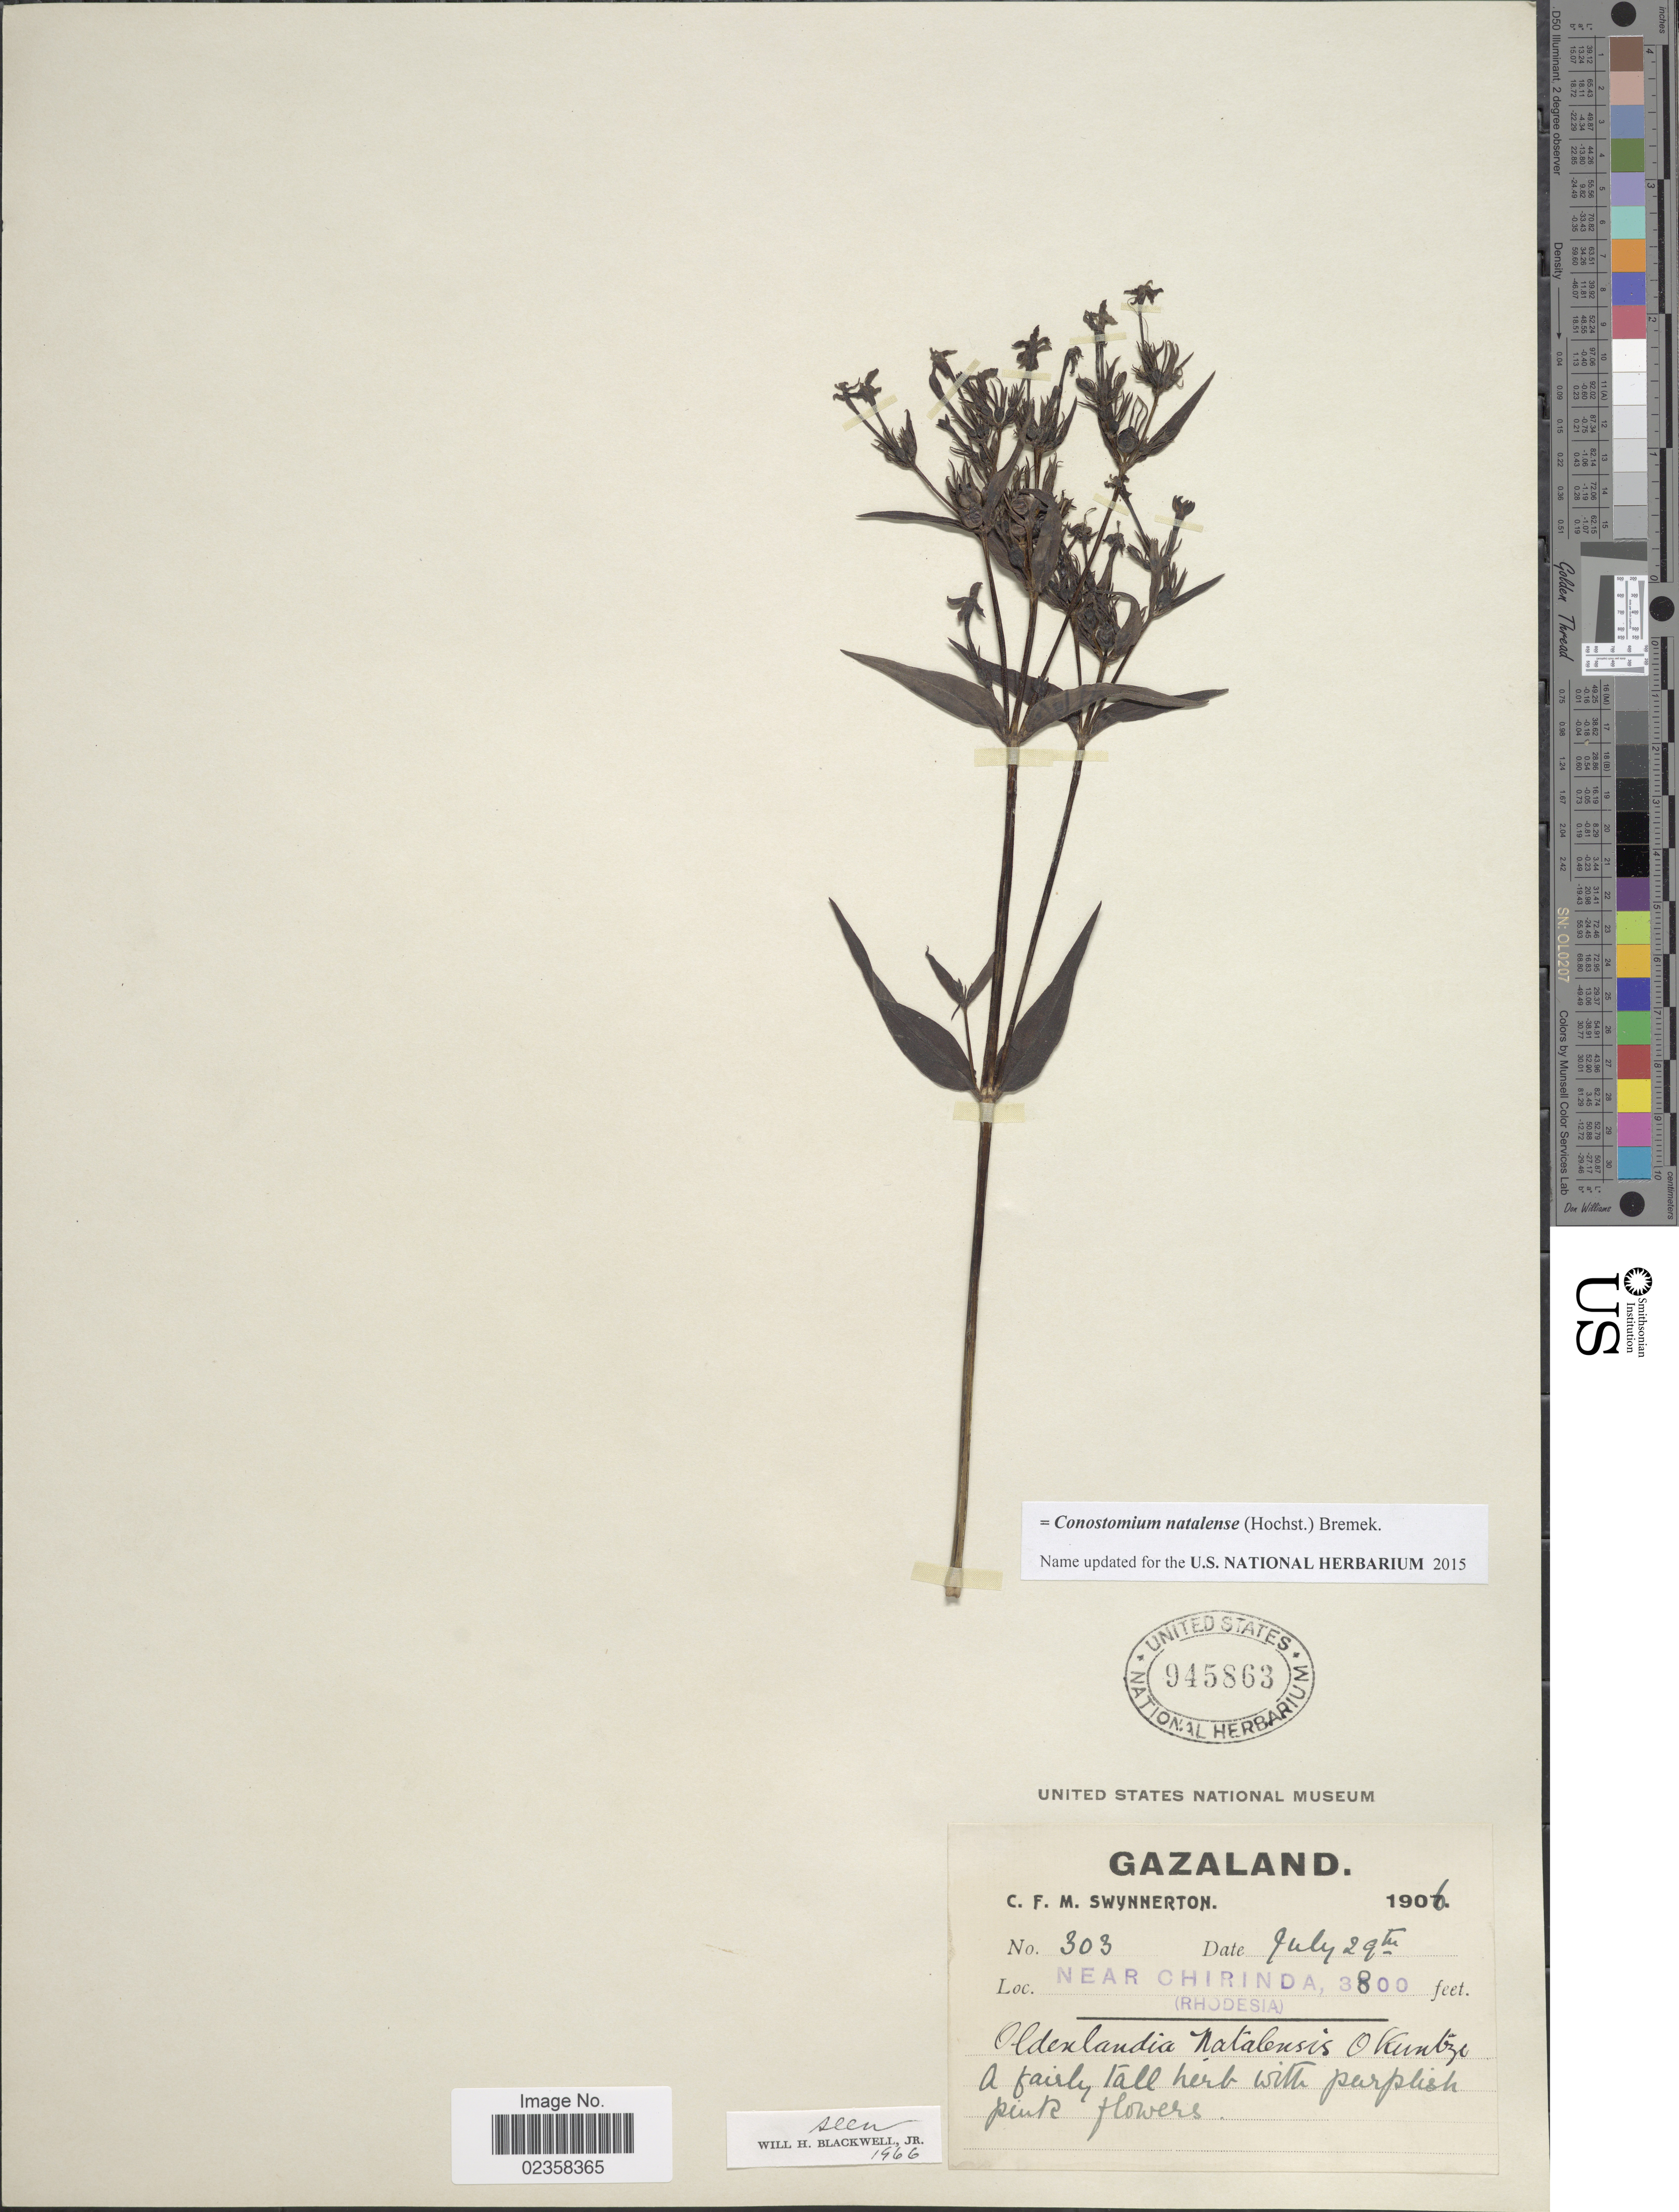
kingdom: Plantae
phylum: Tracheophyta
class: Magnoliopsida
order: Gentianales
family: Rubiaceae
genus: Conostomium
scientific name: Conostomium natalense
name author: (Hochst.) Bremek.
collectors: C. Swynnerton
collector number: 303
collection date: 1906-07-29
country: Zimbabwe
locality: Gazaland, Near Chirinda. Rhodesia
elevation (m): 1158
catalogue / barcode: US 945863